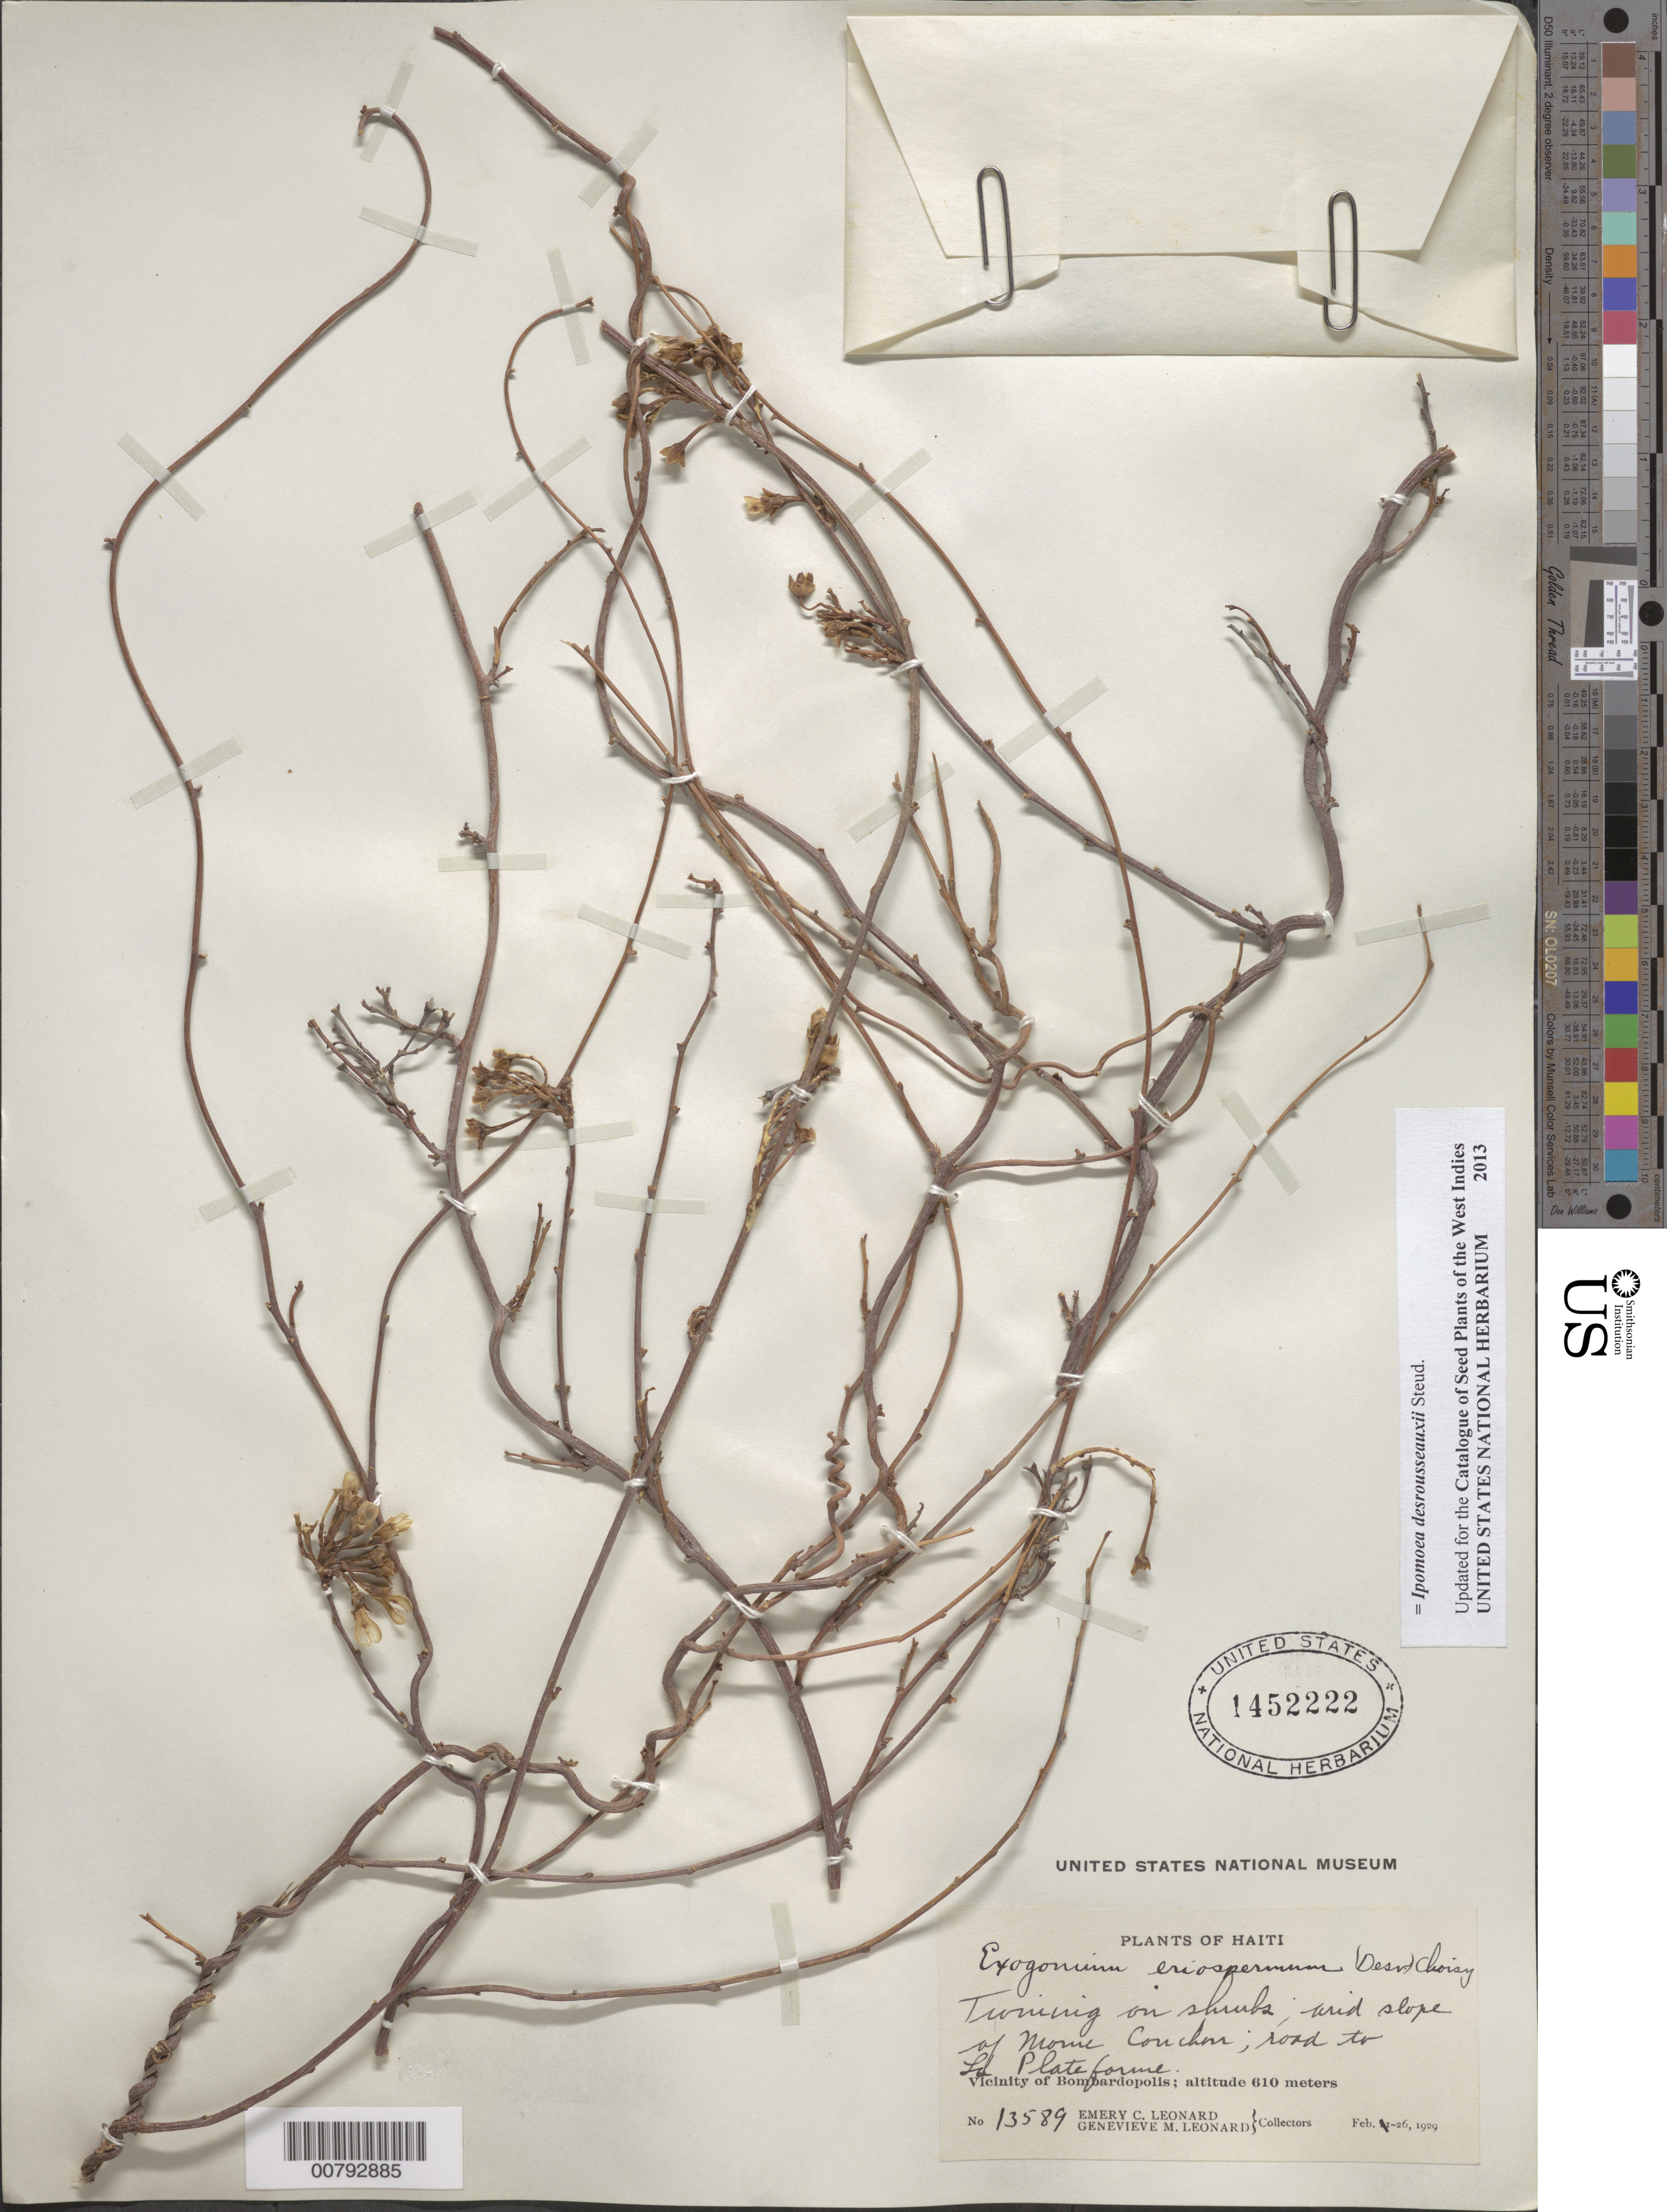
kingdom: Plantae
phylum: Tracheophyta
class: Magnoliopsida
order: Solanales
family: Convolvulaceae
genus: Ipomoea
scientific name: Ipomoea desrousseauxii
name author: Steud.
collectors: E. C. Leonard & G. M. Leonard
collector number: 13589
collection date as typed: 26 Feb 1929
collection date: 1929-02-26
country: Haiti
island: Hispaniola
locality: Vicinity of Bombardopolis, slope of Morme Couchon; road to La Plateforme.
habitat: Arid slope.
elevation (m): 610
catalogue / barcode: US 1452222